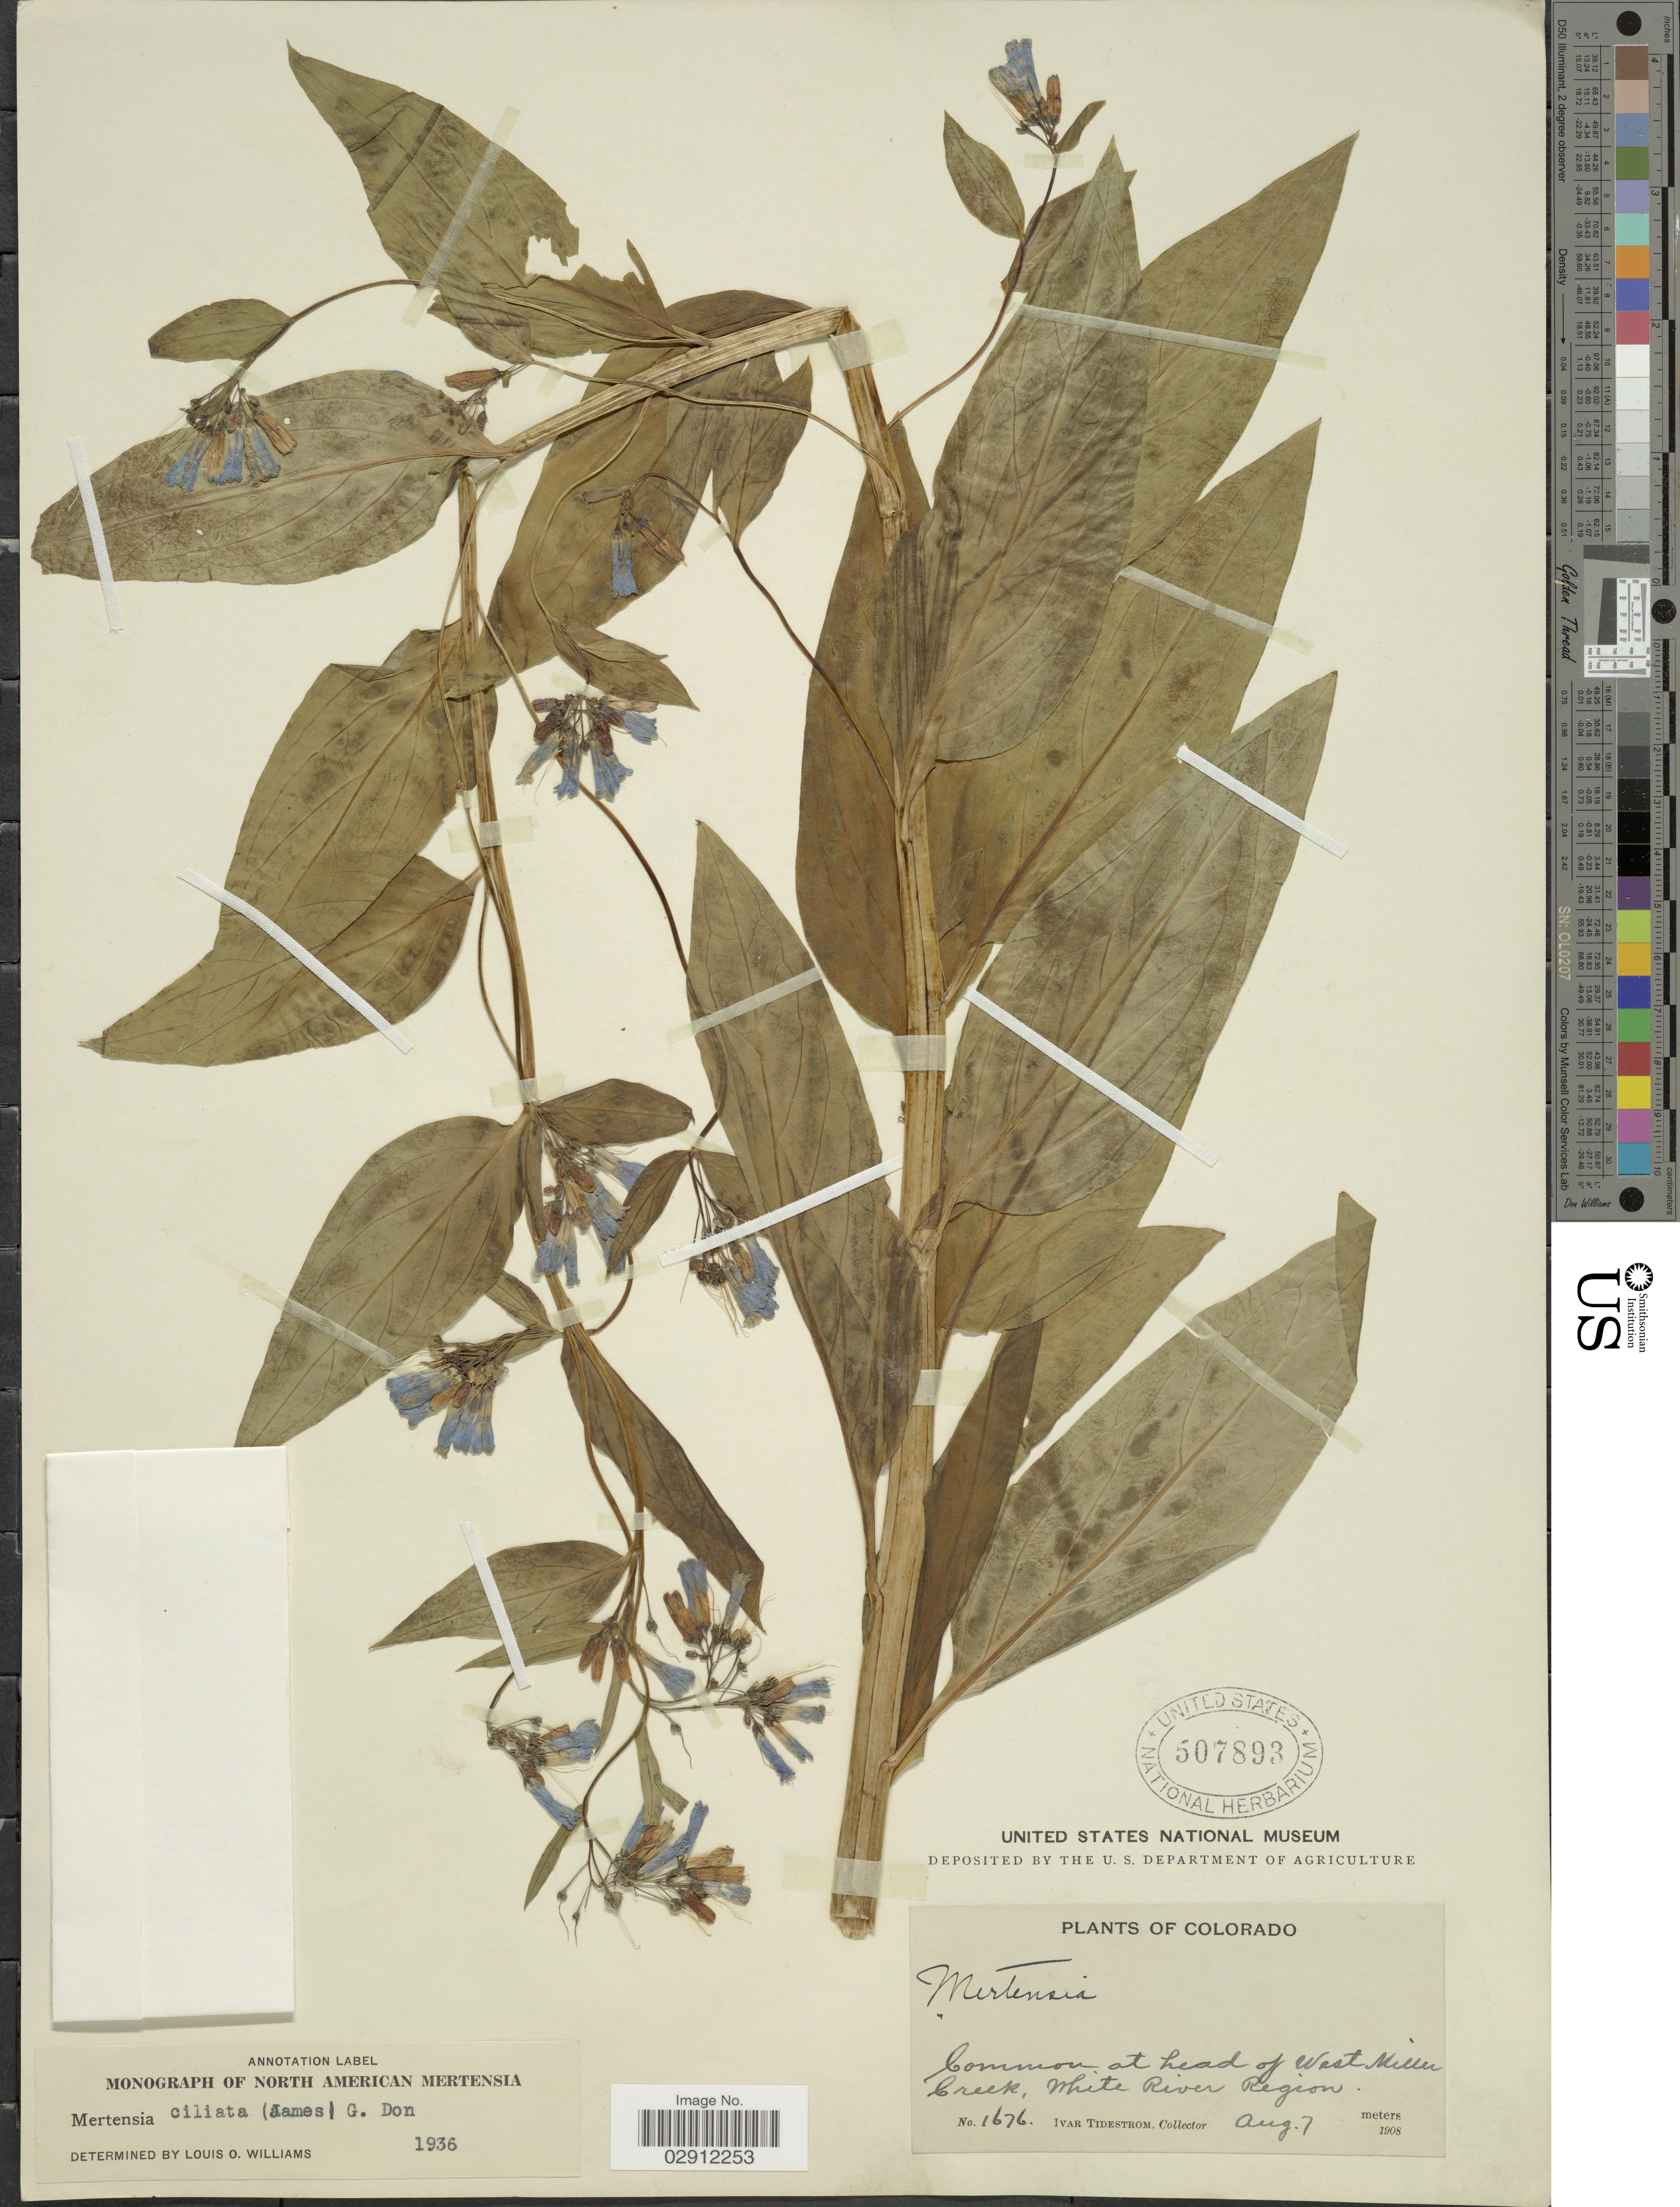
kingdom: Plantae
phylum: Tracheophyta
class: Magnoliopsida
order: Boraginales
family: Boraginaceae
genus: Mertensia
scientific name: Mertensia ciliata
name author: (James) G. Don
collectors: I. F. Tidestrom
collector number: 1676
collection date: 1908-08-07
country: United States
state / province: Colorado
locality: Head of West Miller Creek, White River Region.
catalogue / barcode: US 507893